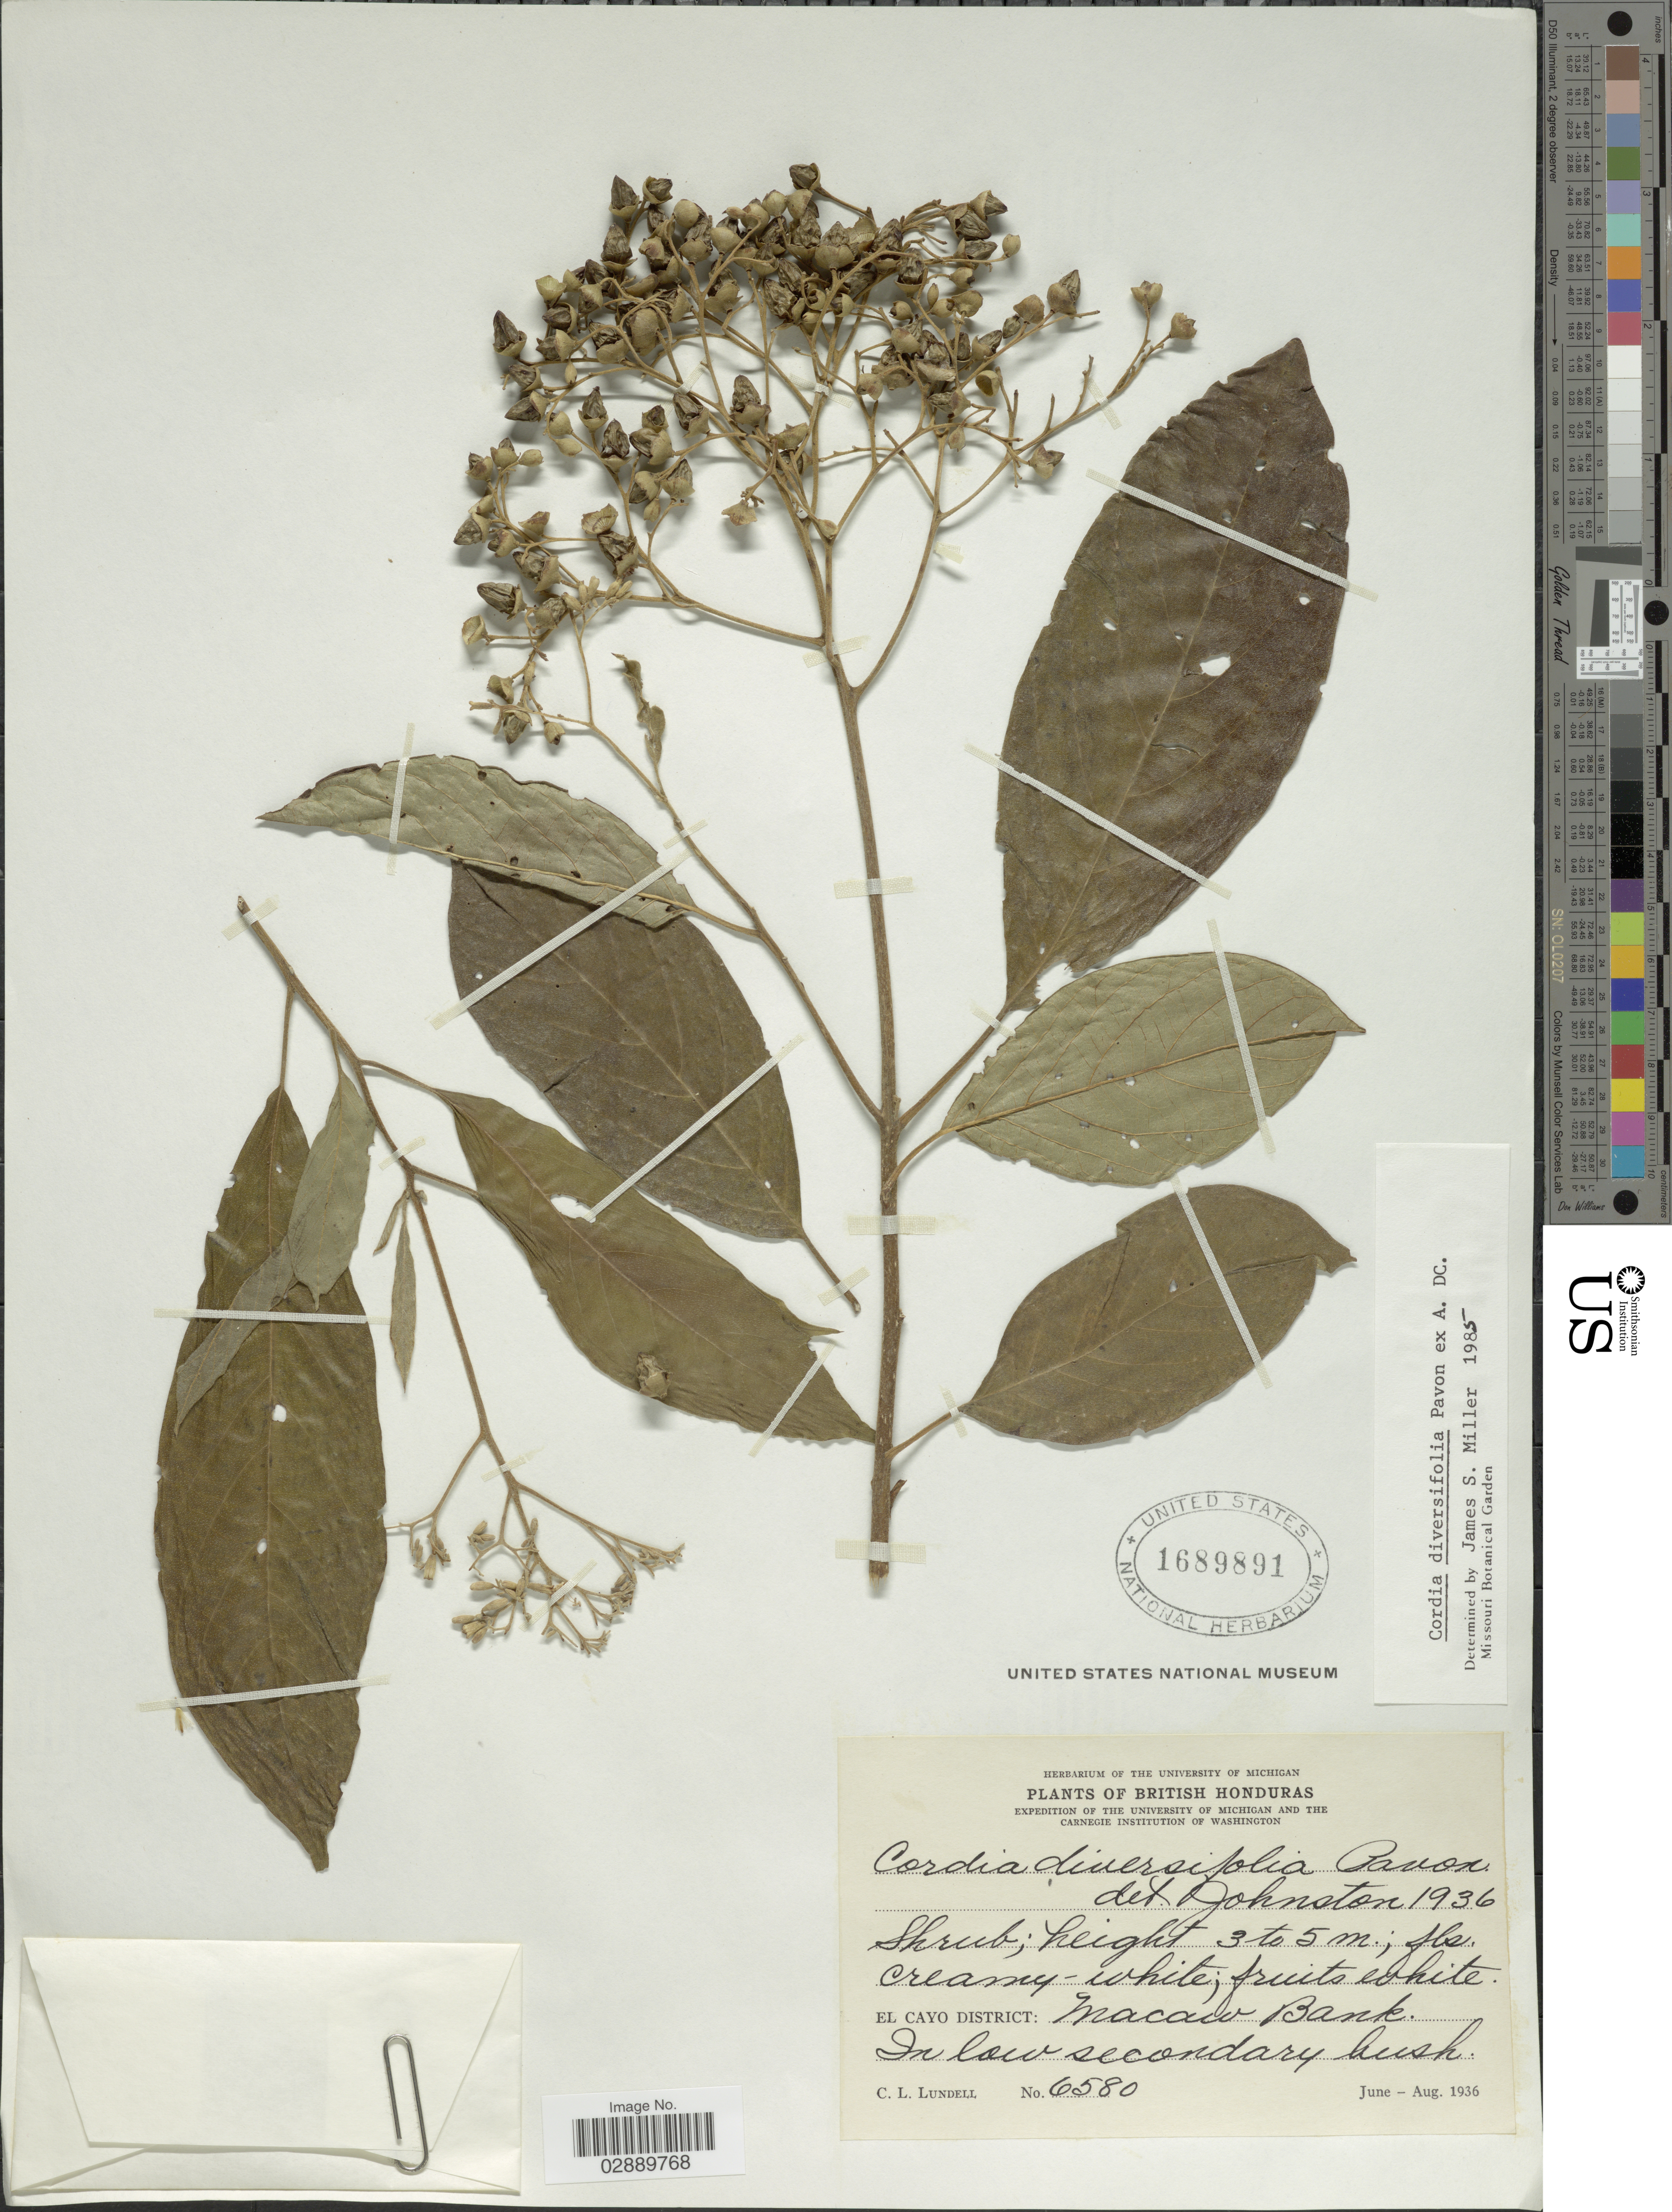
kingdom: Plantae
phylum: Tracheophyta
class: Magnoliopsida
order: Boraginales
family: Cordiaceae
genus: Cordia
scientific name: Cordia diversifolia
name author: Pav. ex DC.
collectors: C. L. Lundell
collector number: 6580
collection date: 1936-06/1936-08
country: Belize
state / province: Cayo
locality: British Honduras. El Cayo District: Macaw Bank.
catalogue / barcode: US 1689891